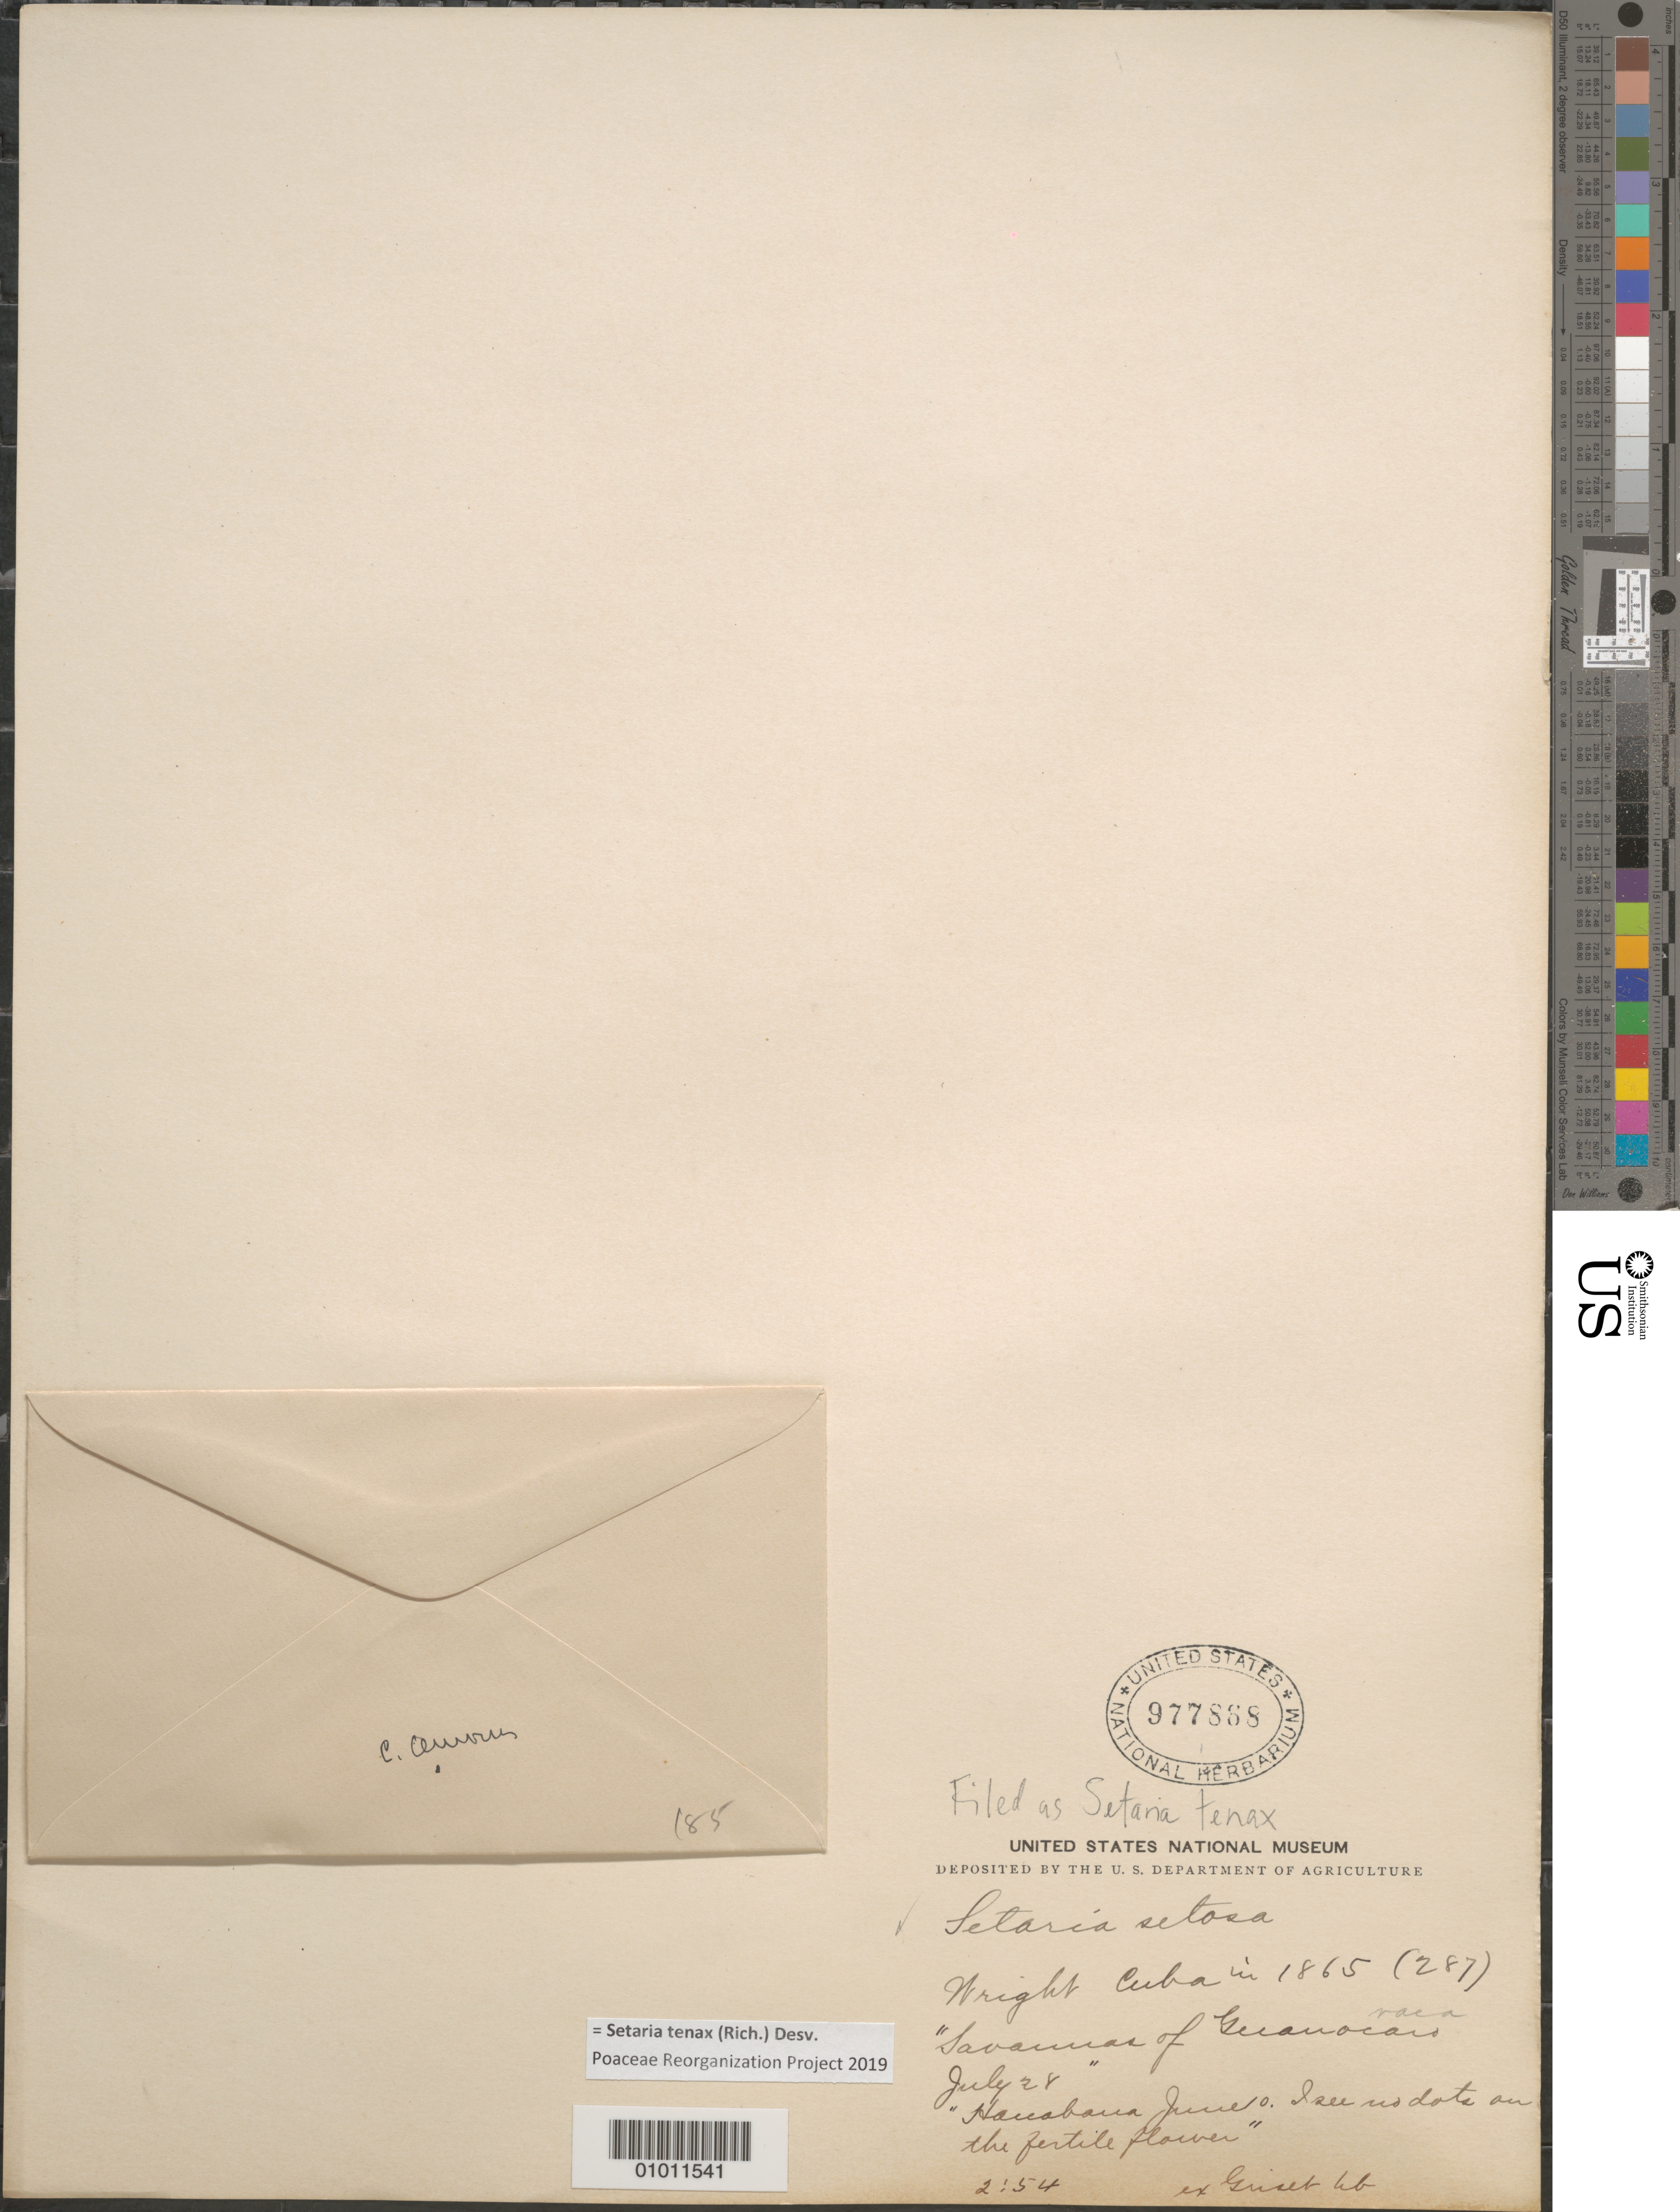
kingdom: Plantae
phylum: Tracheophyta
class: Liliopsida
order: Poales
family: Poaceae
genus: Setaria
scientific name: Setaria texana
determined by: Poaceae Reorganization Project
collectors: C. Wright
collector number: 287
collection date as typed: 1865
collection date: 1865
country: Cuba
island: Cuba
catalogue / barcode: US 977868